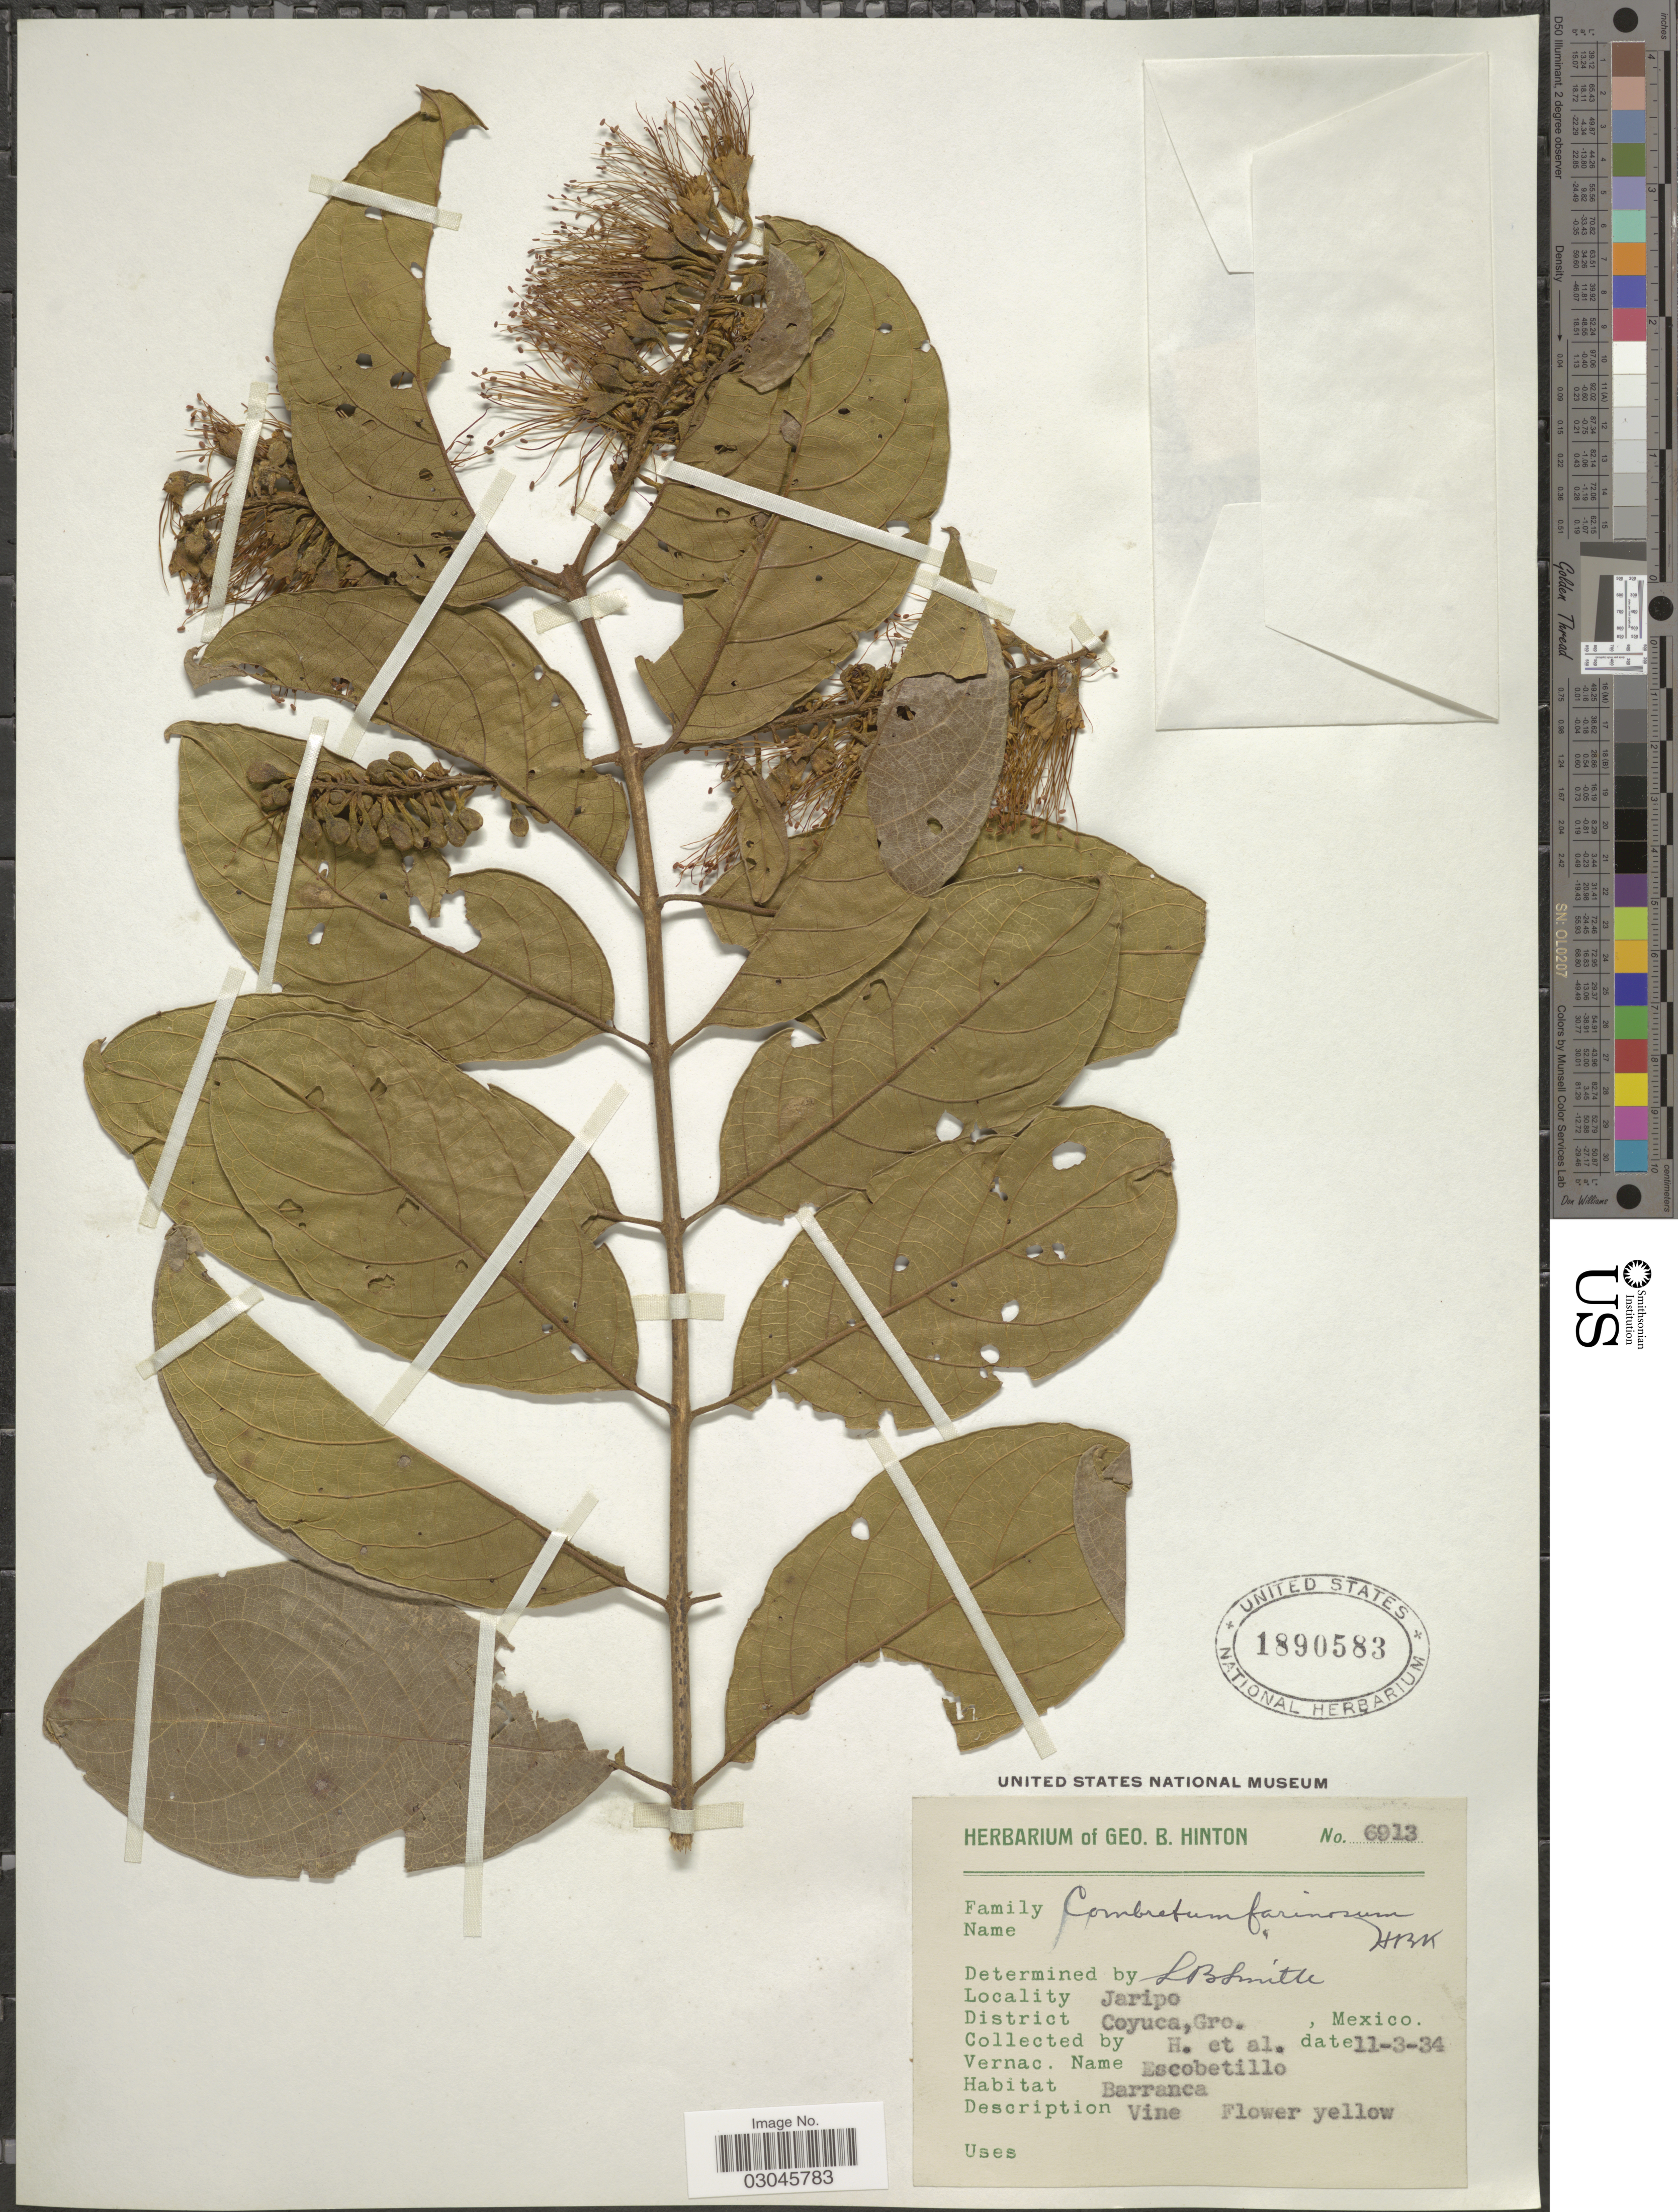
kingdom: Plantae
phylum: Tracheophyta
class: Magnoliopsida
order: Myrtales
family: Combretaceae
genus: Combretum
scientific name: Combretum fruticosum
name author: (Loefl.) Stuntz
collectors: G. B. Hinton & et al.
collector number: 6913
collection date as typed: Transcribed d/m/y: 11/3/34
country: Mexico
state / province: Guerrero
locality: Jaripo, District Coyuca.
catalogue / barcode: US 1890583